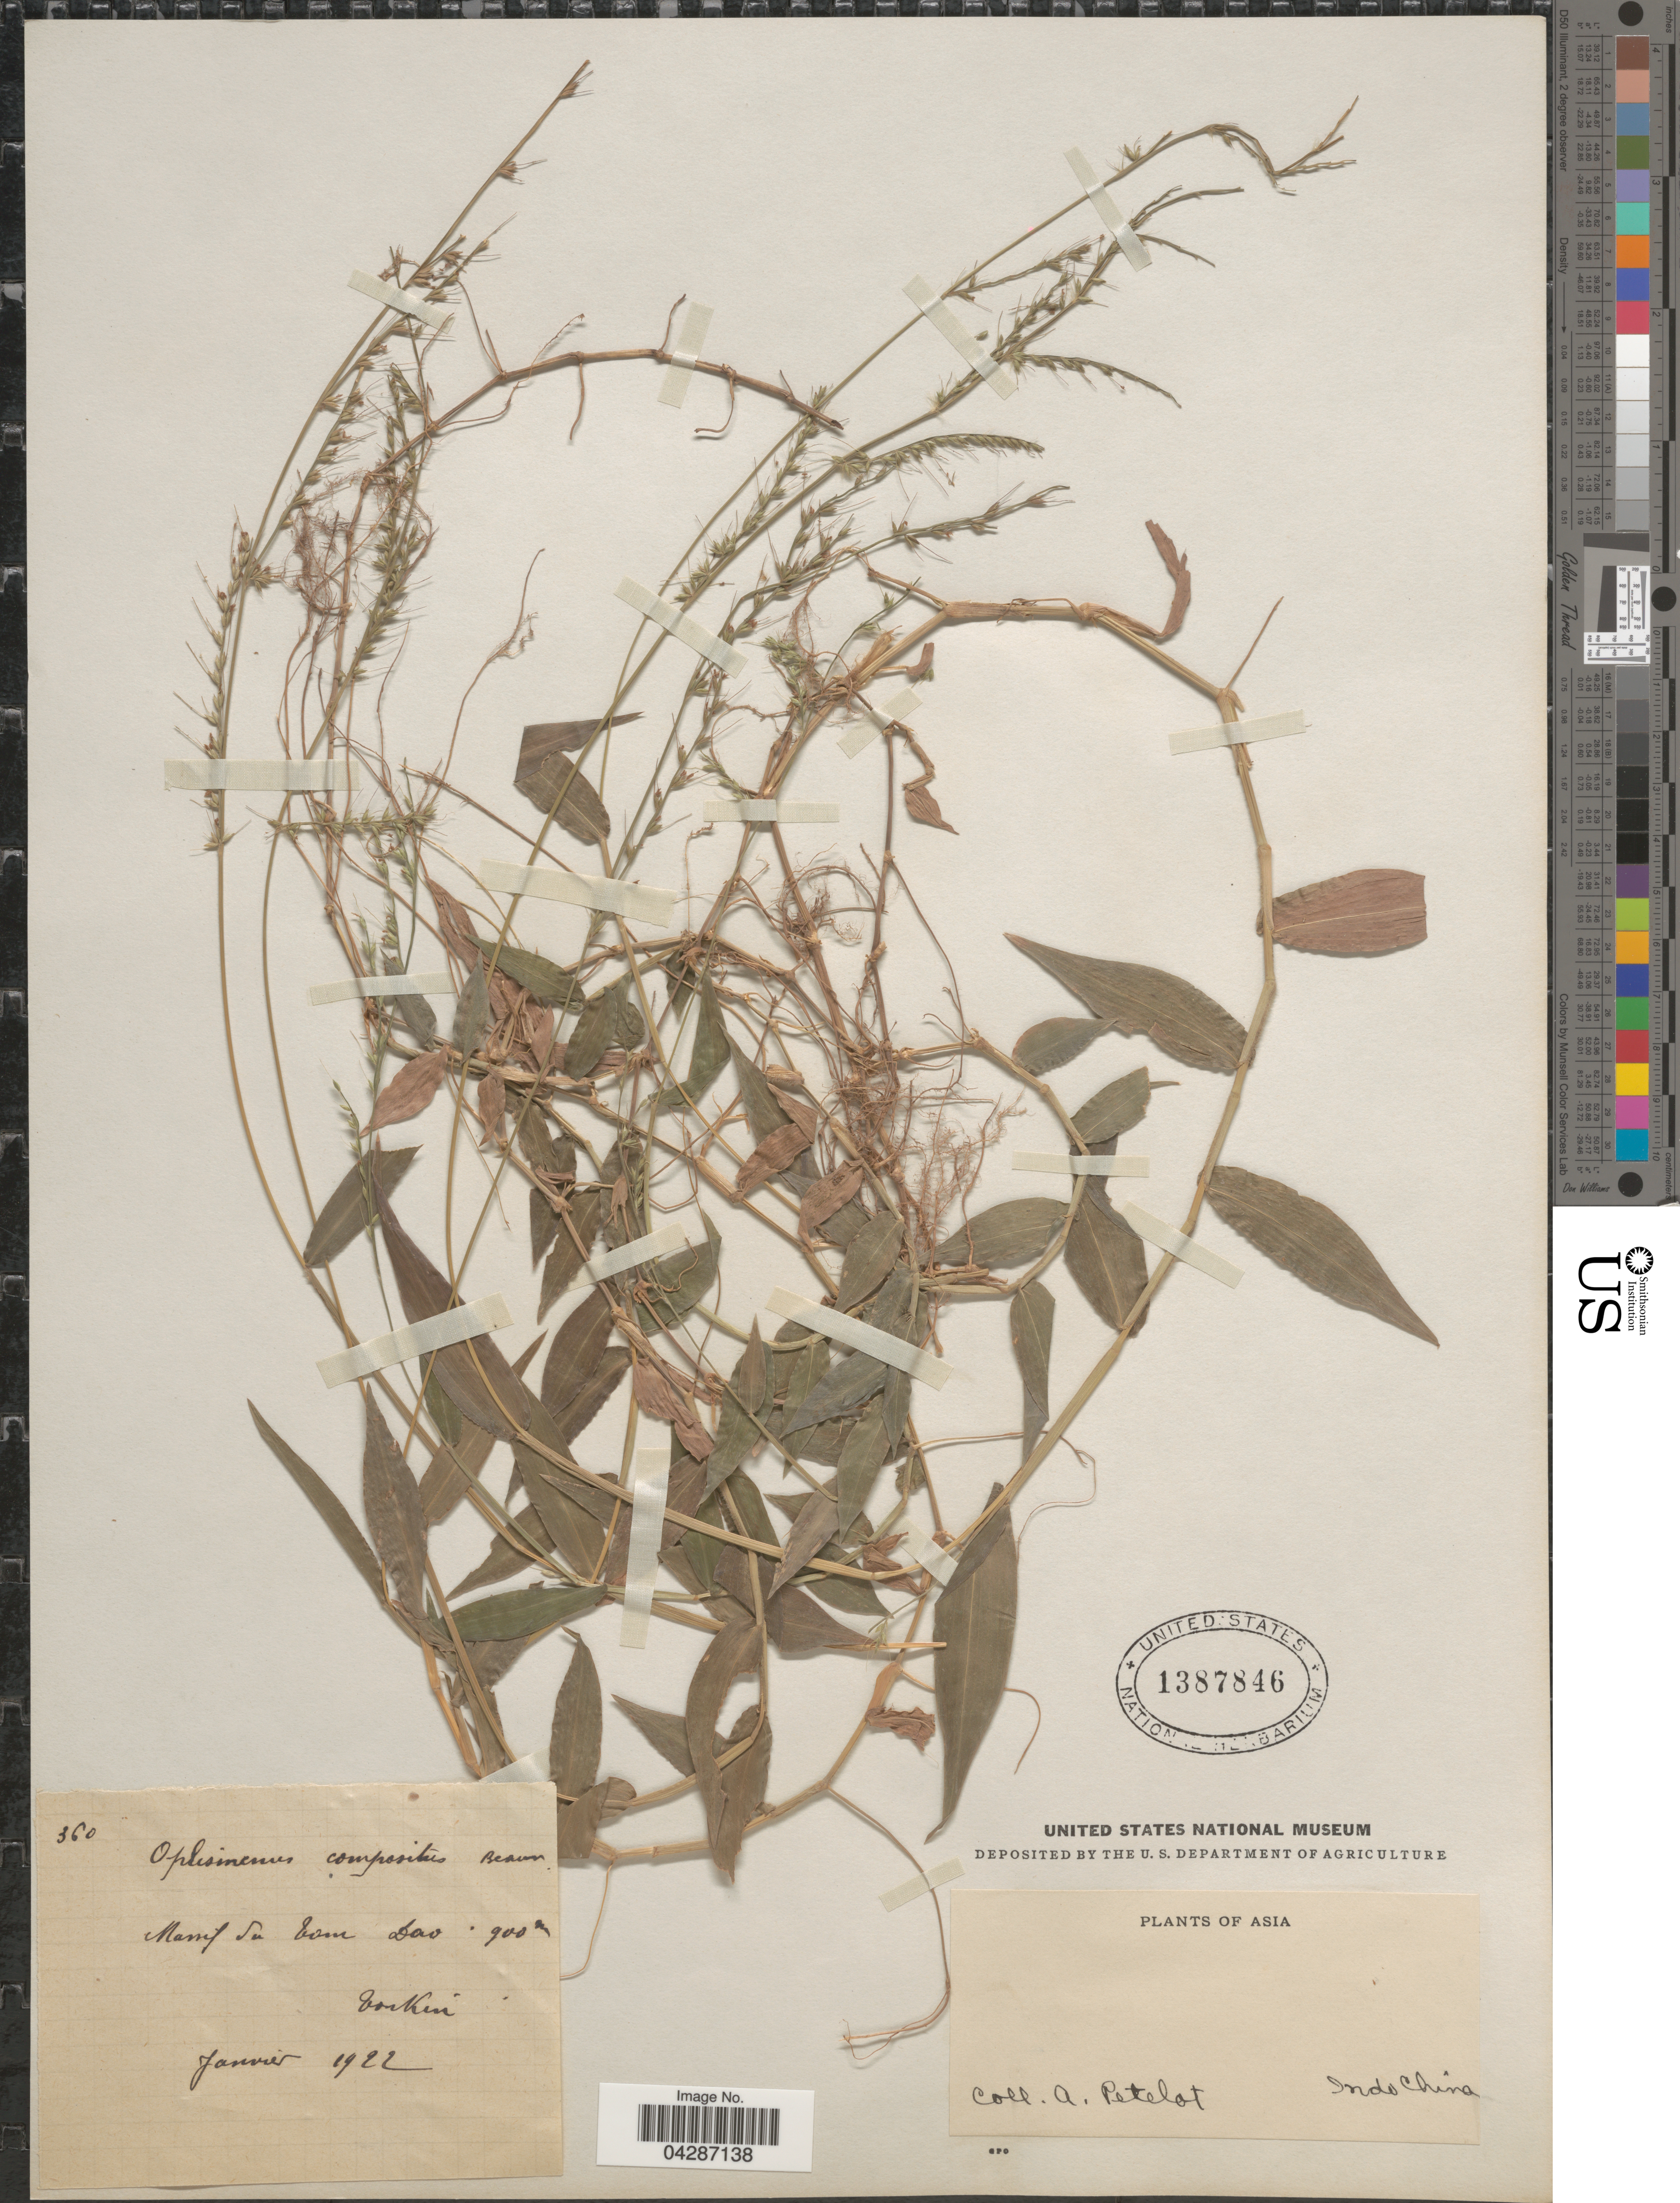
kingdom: Plantae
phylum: Tracheophyta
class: Liliopsida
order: Poales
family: Poaceae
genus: Oplismenus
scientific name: Oplismenus compositus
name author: (L.) P. Beauv.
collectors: A. Petelot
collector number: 360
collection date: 1922-01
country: Vietnam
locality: Massif du Tam Dao. Tonkin.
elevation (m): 900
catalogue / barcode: US 1387846